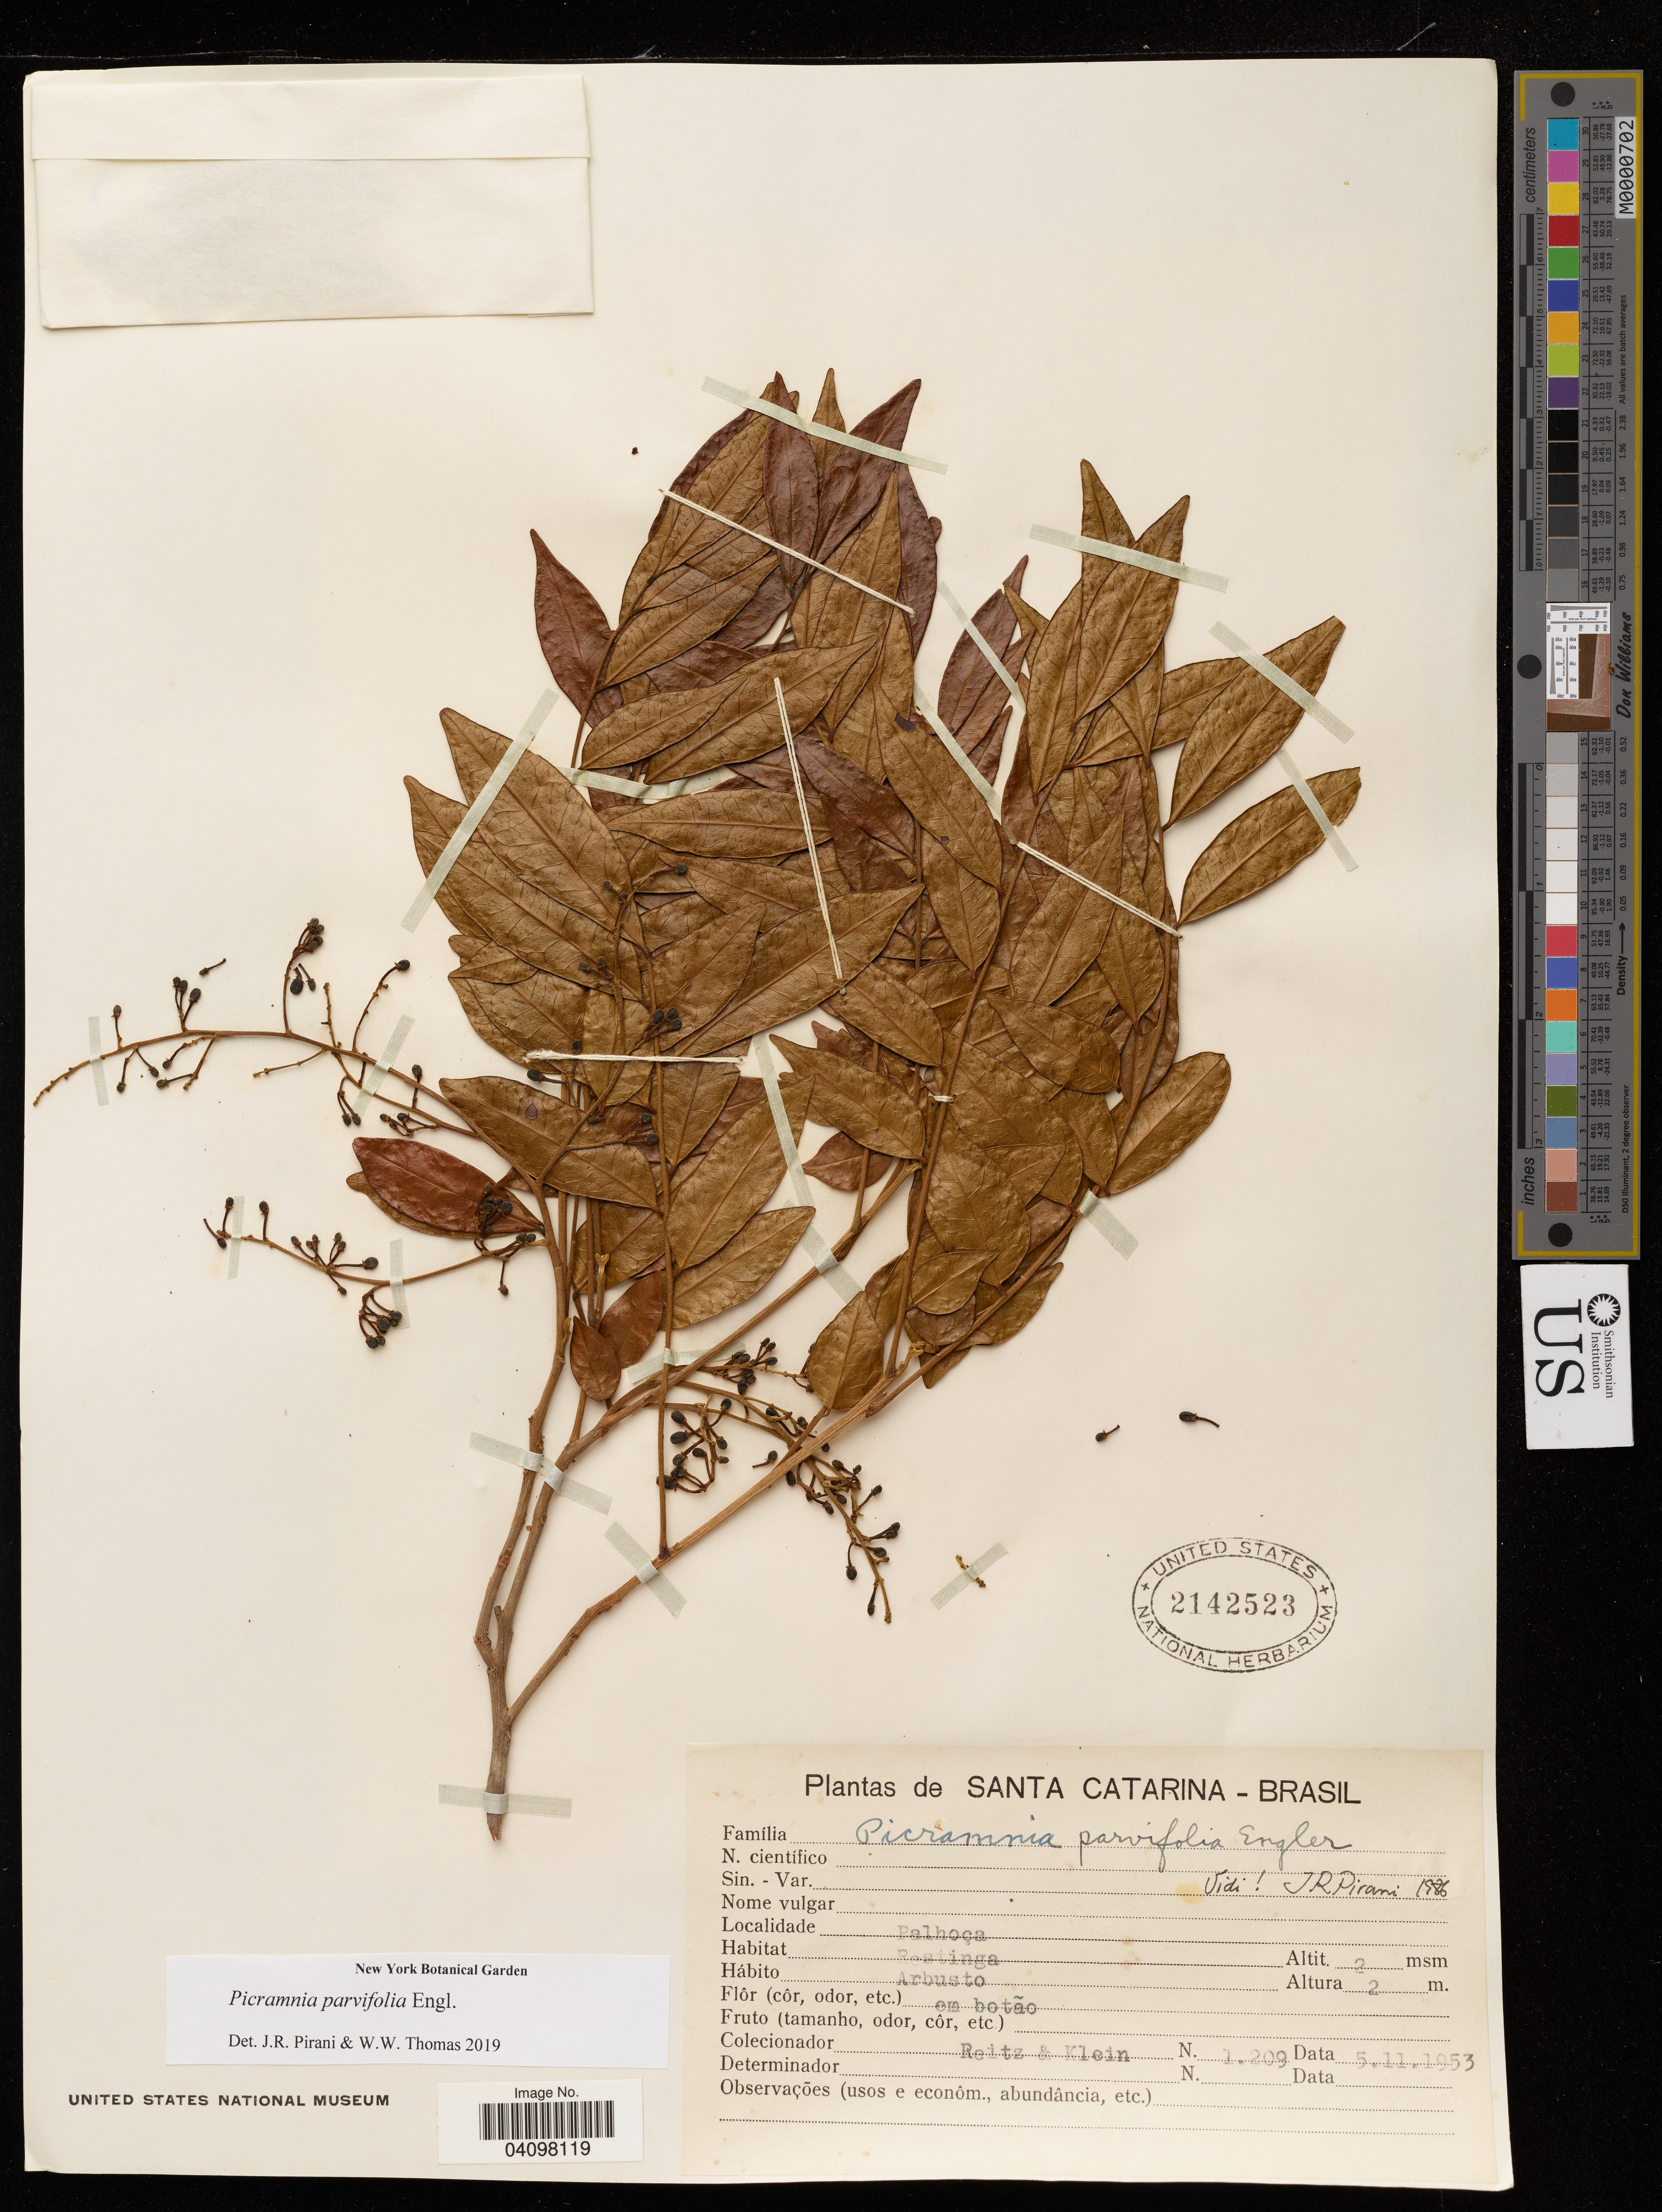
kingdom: Plantae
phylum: Tracheophyta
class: Magnoliopsida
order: Picramniales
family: Picramniaceae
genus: Picramnia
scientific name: Picramnia parvifolia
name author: Engl.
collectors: Reitz & Klein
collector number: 1.209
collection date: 1953-11-05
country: Brazil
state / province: Santa Catarina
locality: Palhoça.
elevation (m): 22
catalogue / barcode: US 2142523